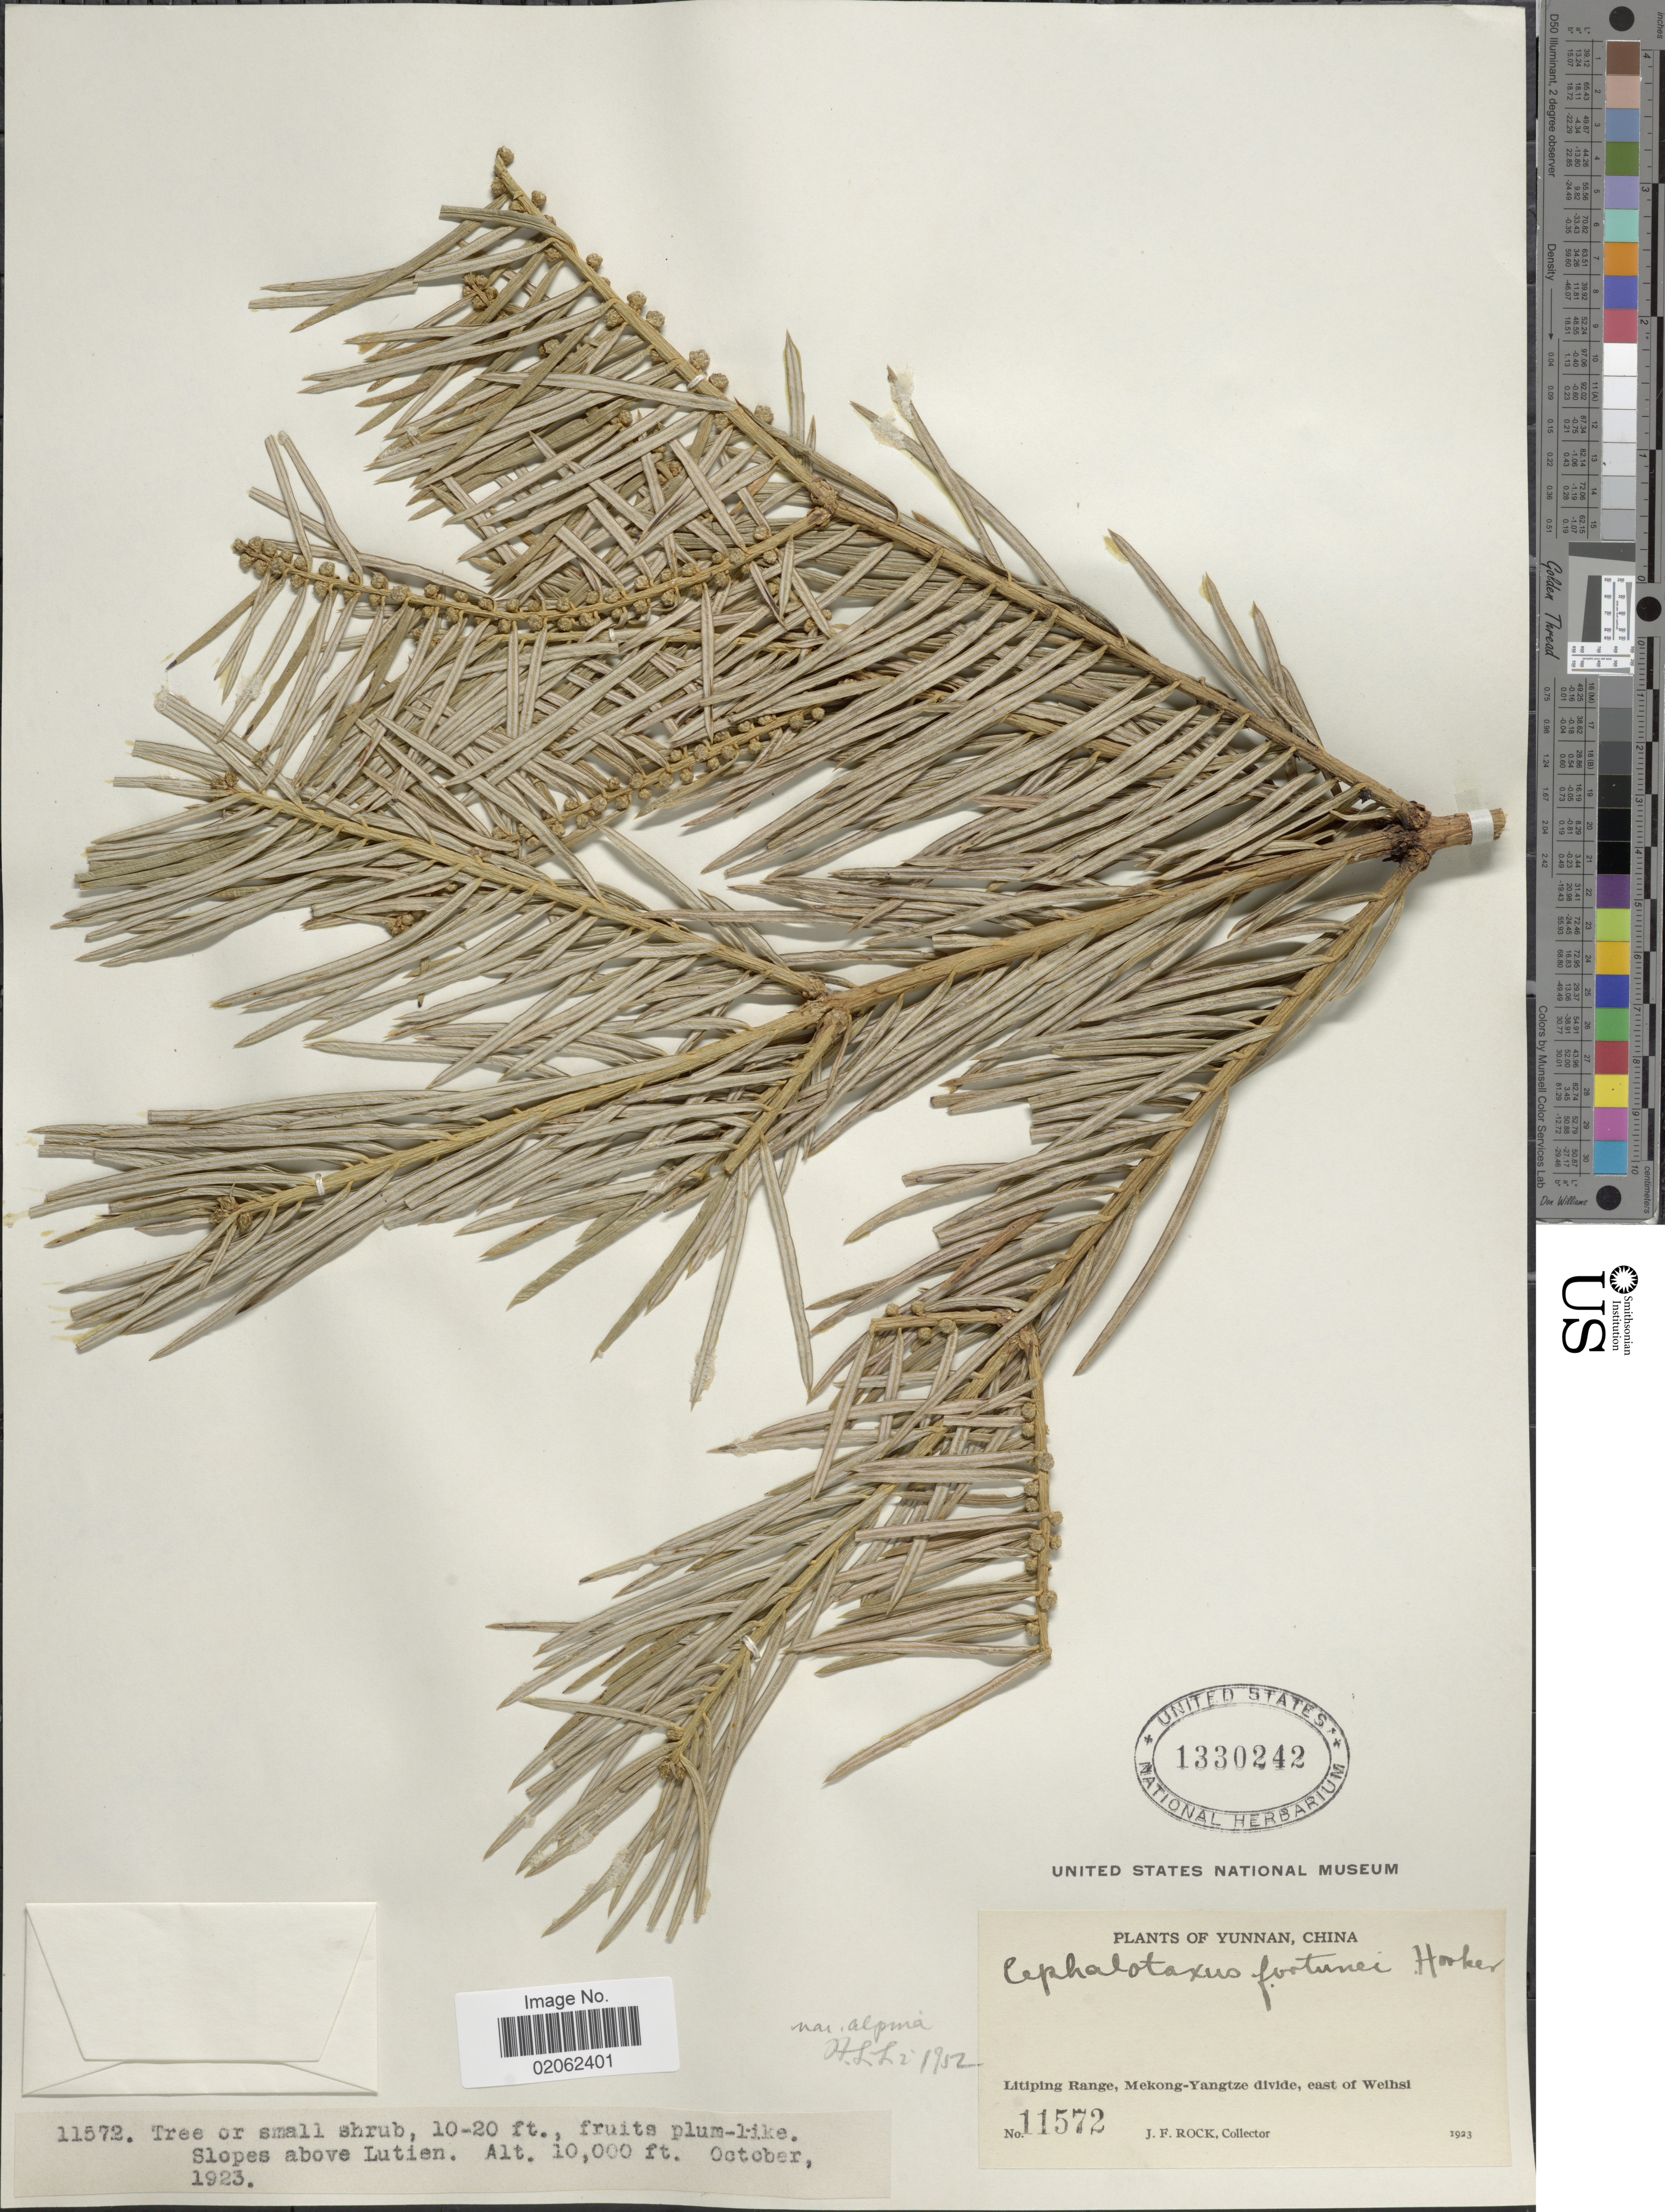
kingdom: Plantae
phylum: Tracheophyta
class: Pinopsida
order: Pinales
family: Cephalotaxaceae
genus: Cephalotaxus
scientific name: Cephalotaxus fortunei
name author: Hook.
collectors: J. Rock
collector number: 11572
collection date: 1923-10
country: China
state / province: Yunnan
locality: Litiping Range, Mekong-Yangtze divide, east of Weihsi, Slopes above Lutien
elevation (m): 3048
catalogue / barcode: US 1330242